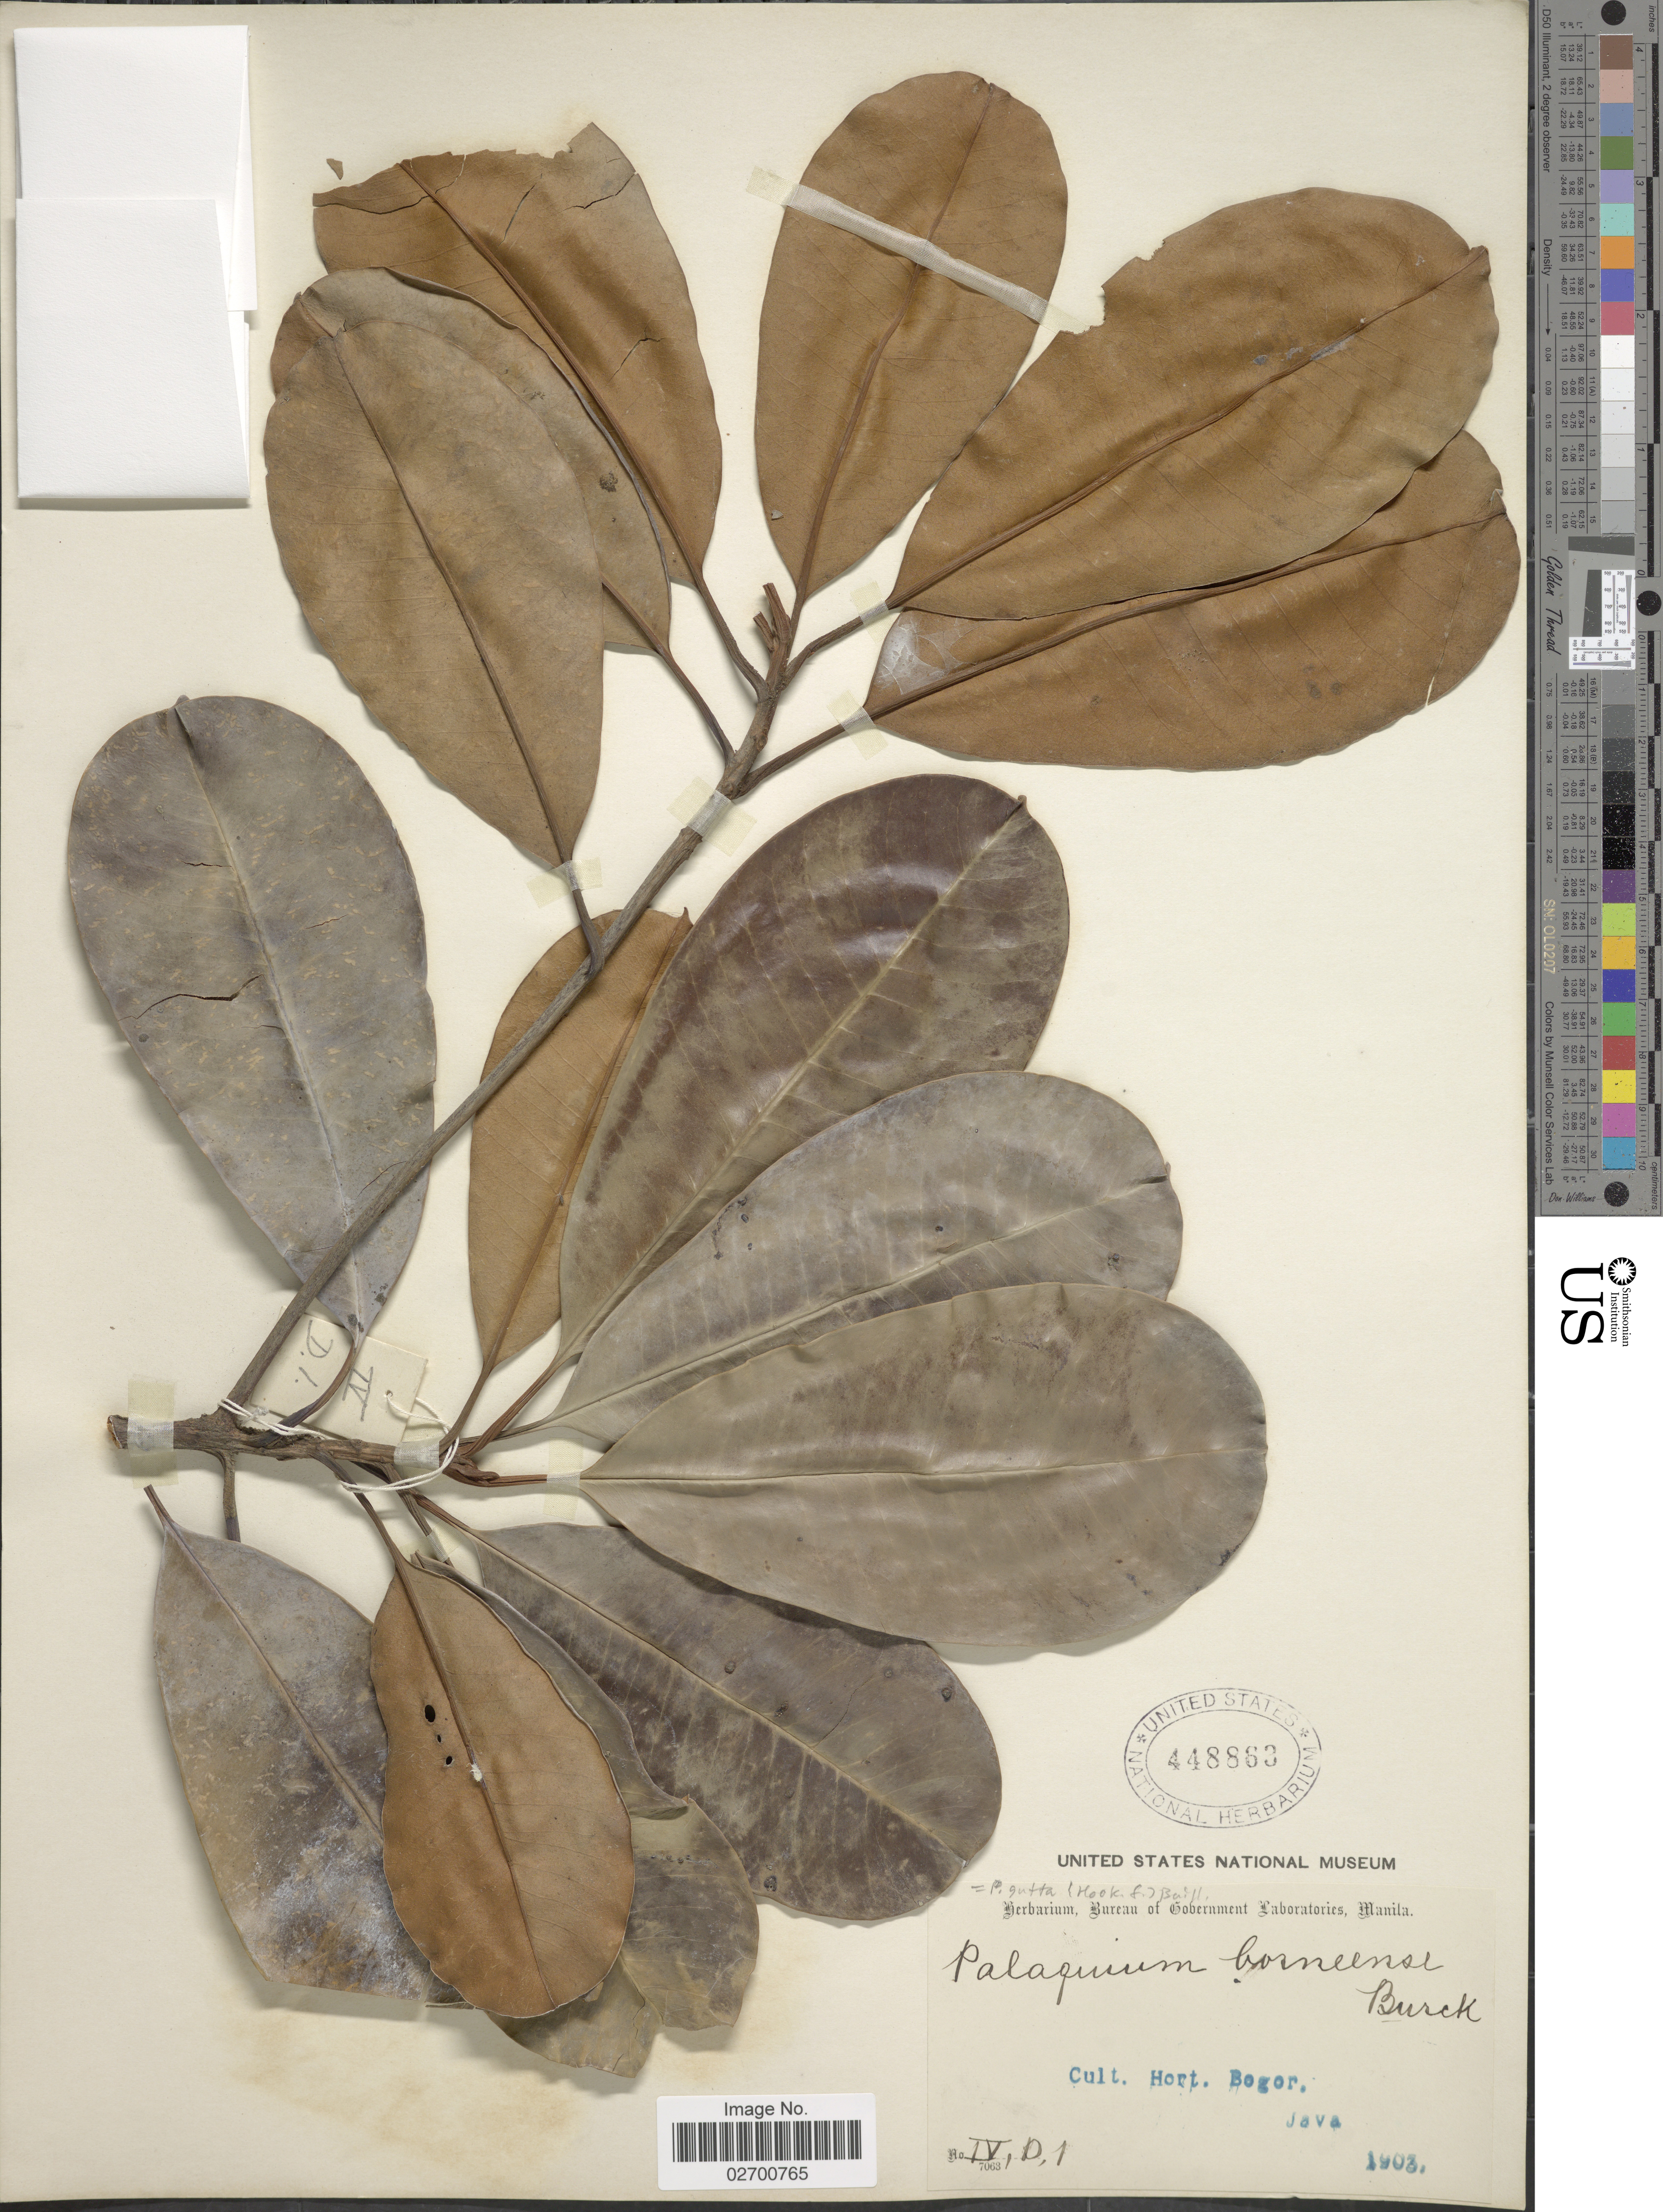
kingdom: Plantae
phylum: Tracheophyta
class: Magnoliopsida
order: Ericales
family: Sapotaceae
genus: Palaquium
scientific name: Palaquium gutta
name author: (Hook.) Baill.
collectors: Ex herb. Bureau of Government Laboratories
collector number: IV, D, 1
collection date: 1903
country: Indonesia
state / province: Java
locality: Cult. Hort. Bogor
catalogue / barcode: US 448863